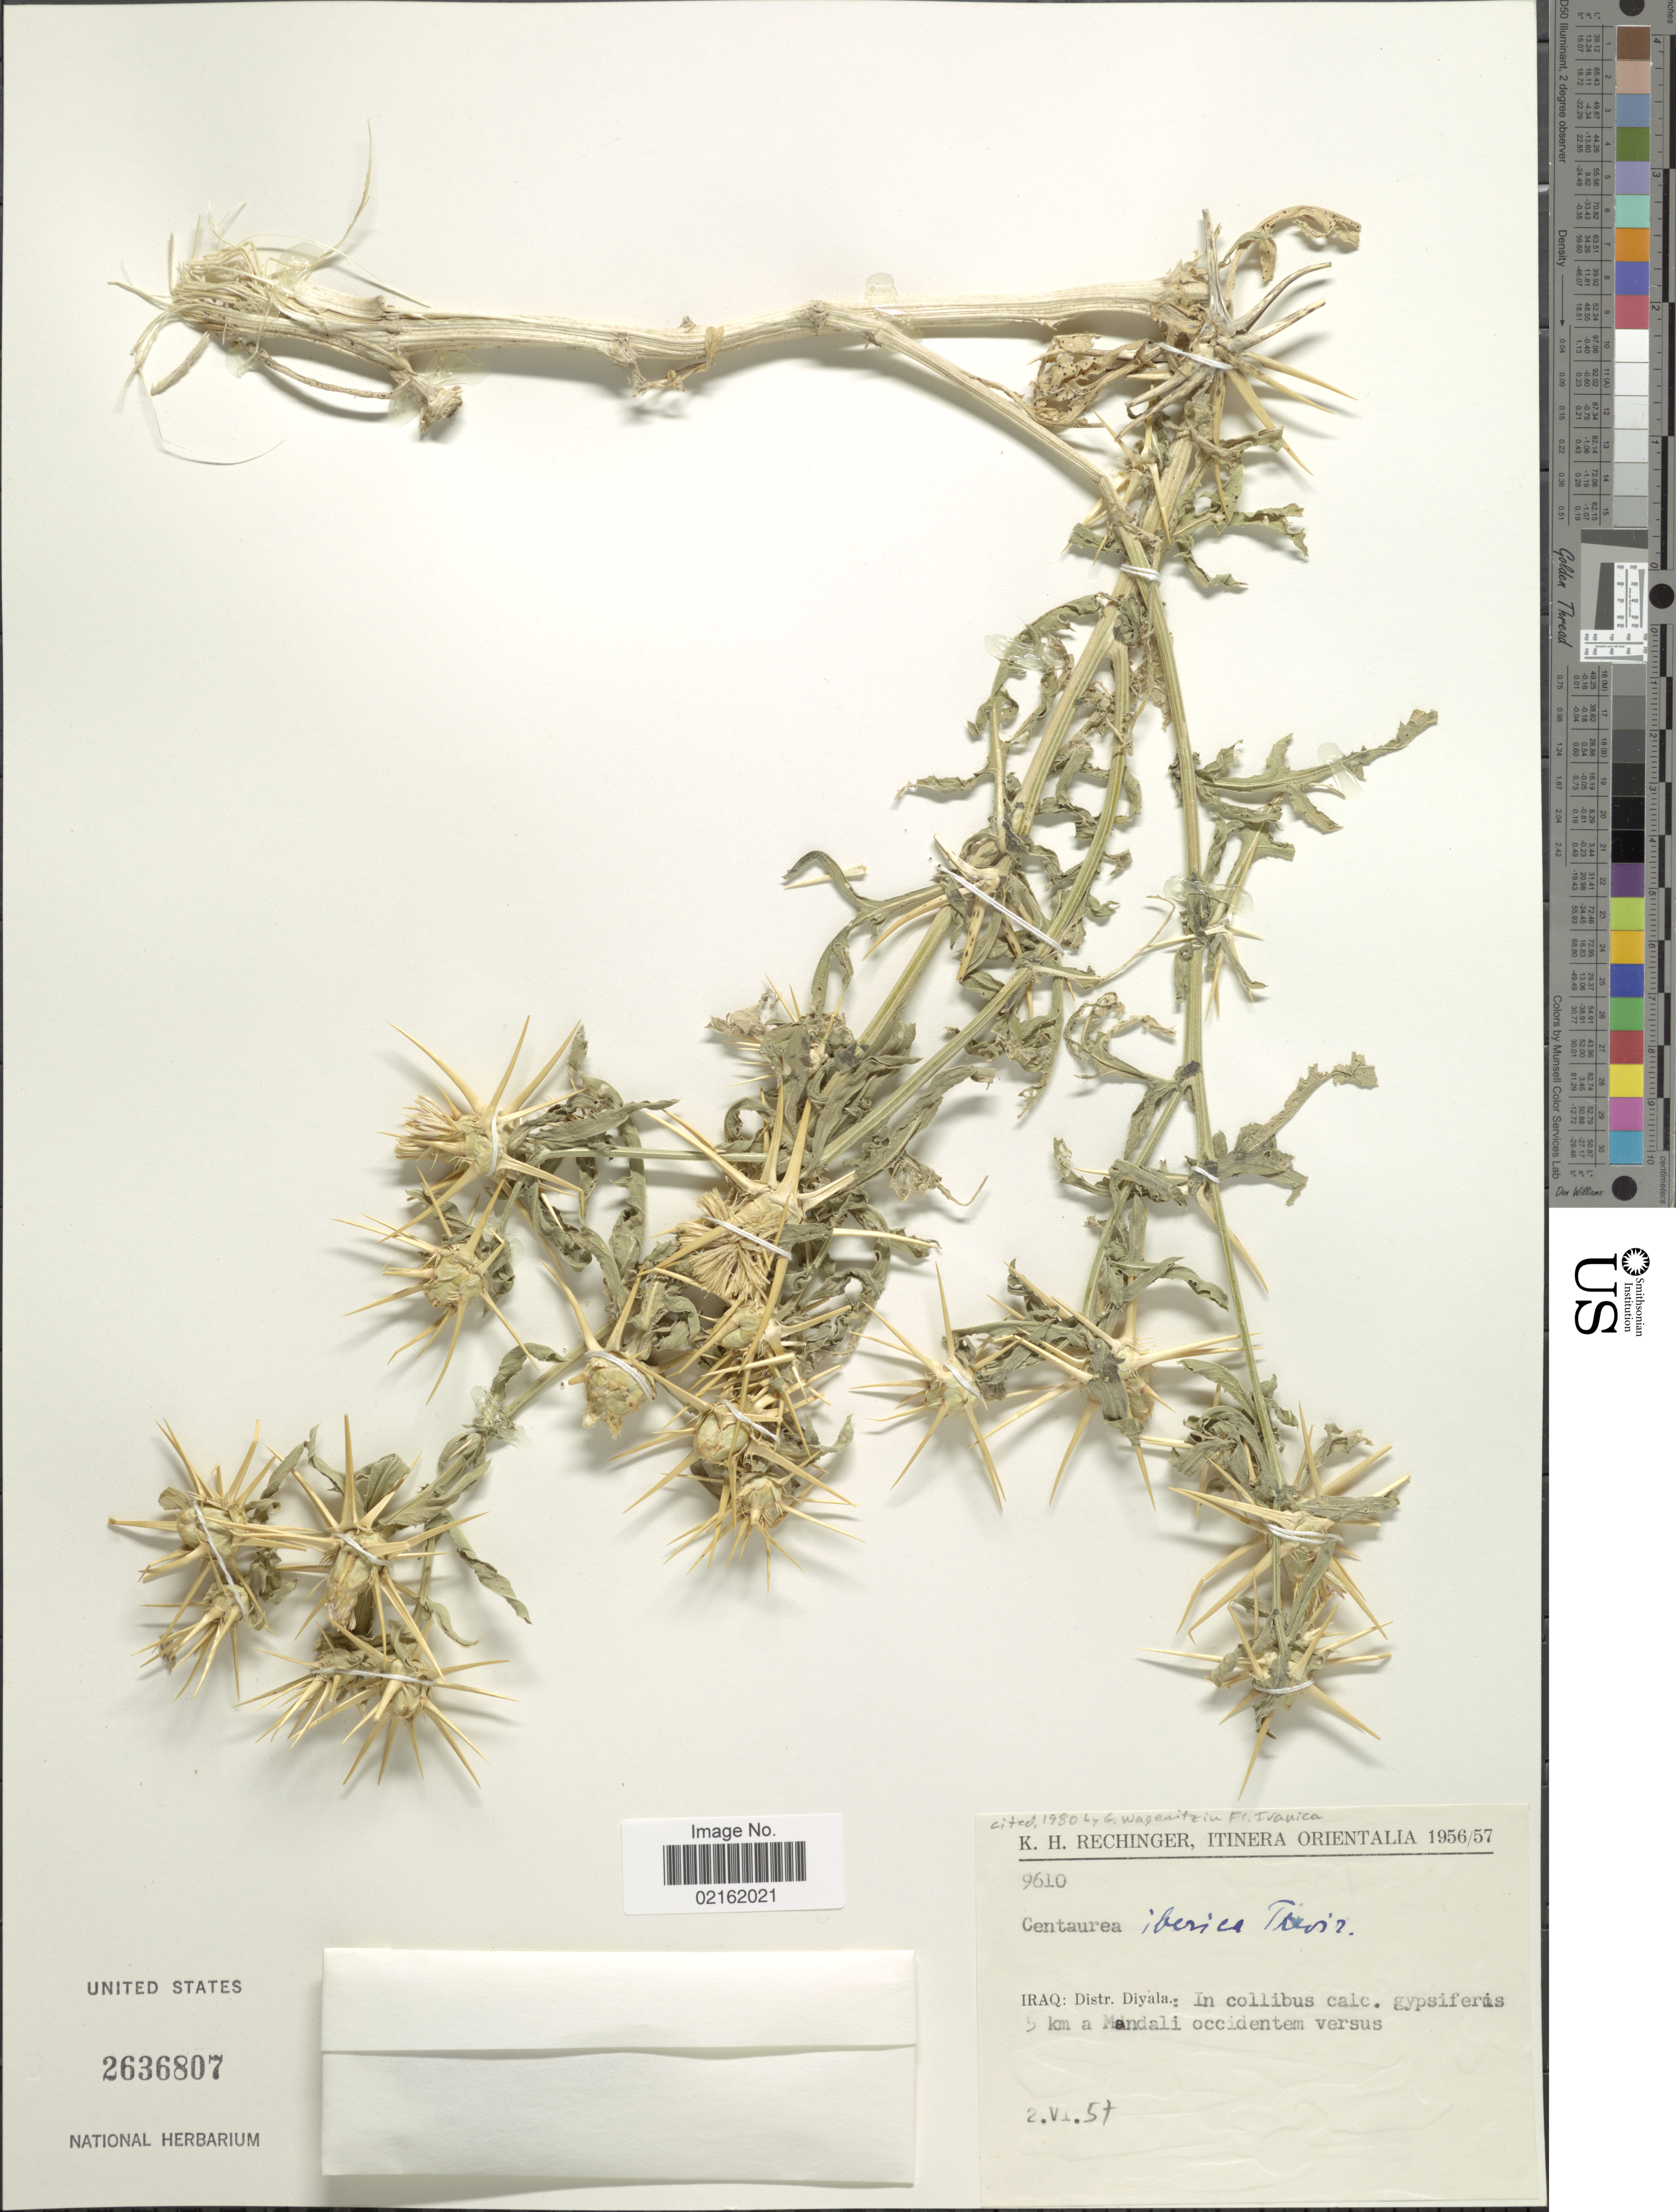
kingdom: Plantae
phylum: Tracheophyta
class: Magnoliopsida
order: Asterales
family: Asteraceae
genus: Centaurea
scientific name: Centaurea iberica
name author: Trevir. ex Spreng.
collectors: K. H. Rechinger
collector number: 9610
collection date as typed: Transcribed d/m/y: 2/5/57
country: Iraq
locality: Disrt. Diyala: in collibus calc. gypsiferis 5 km a Mandali occidentem versus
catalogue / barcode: US 2636807